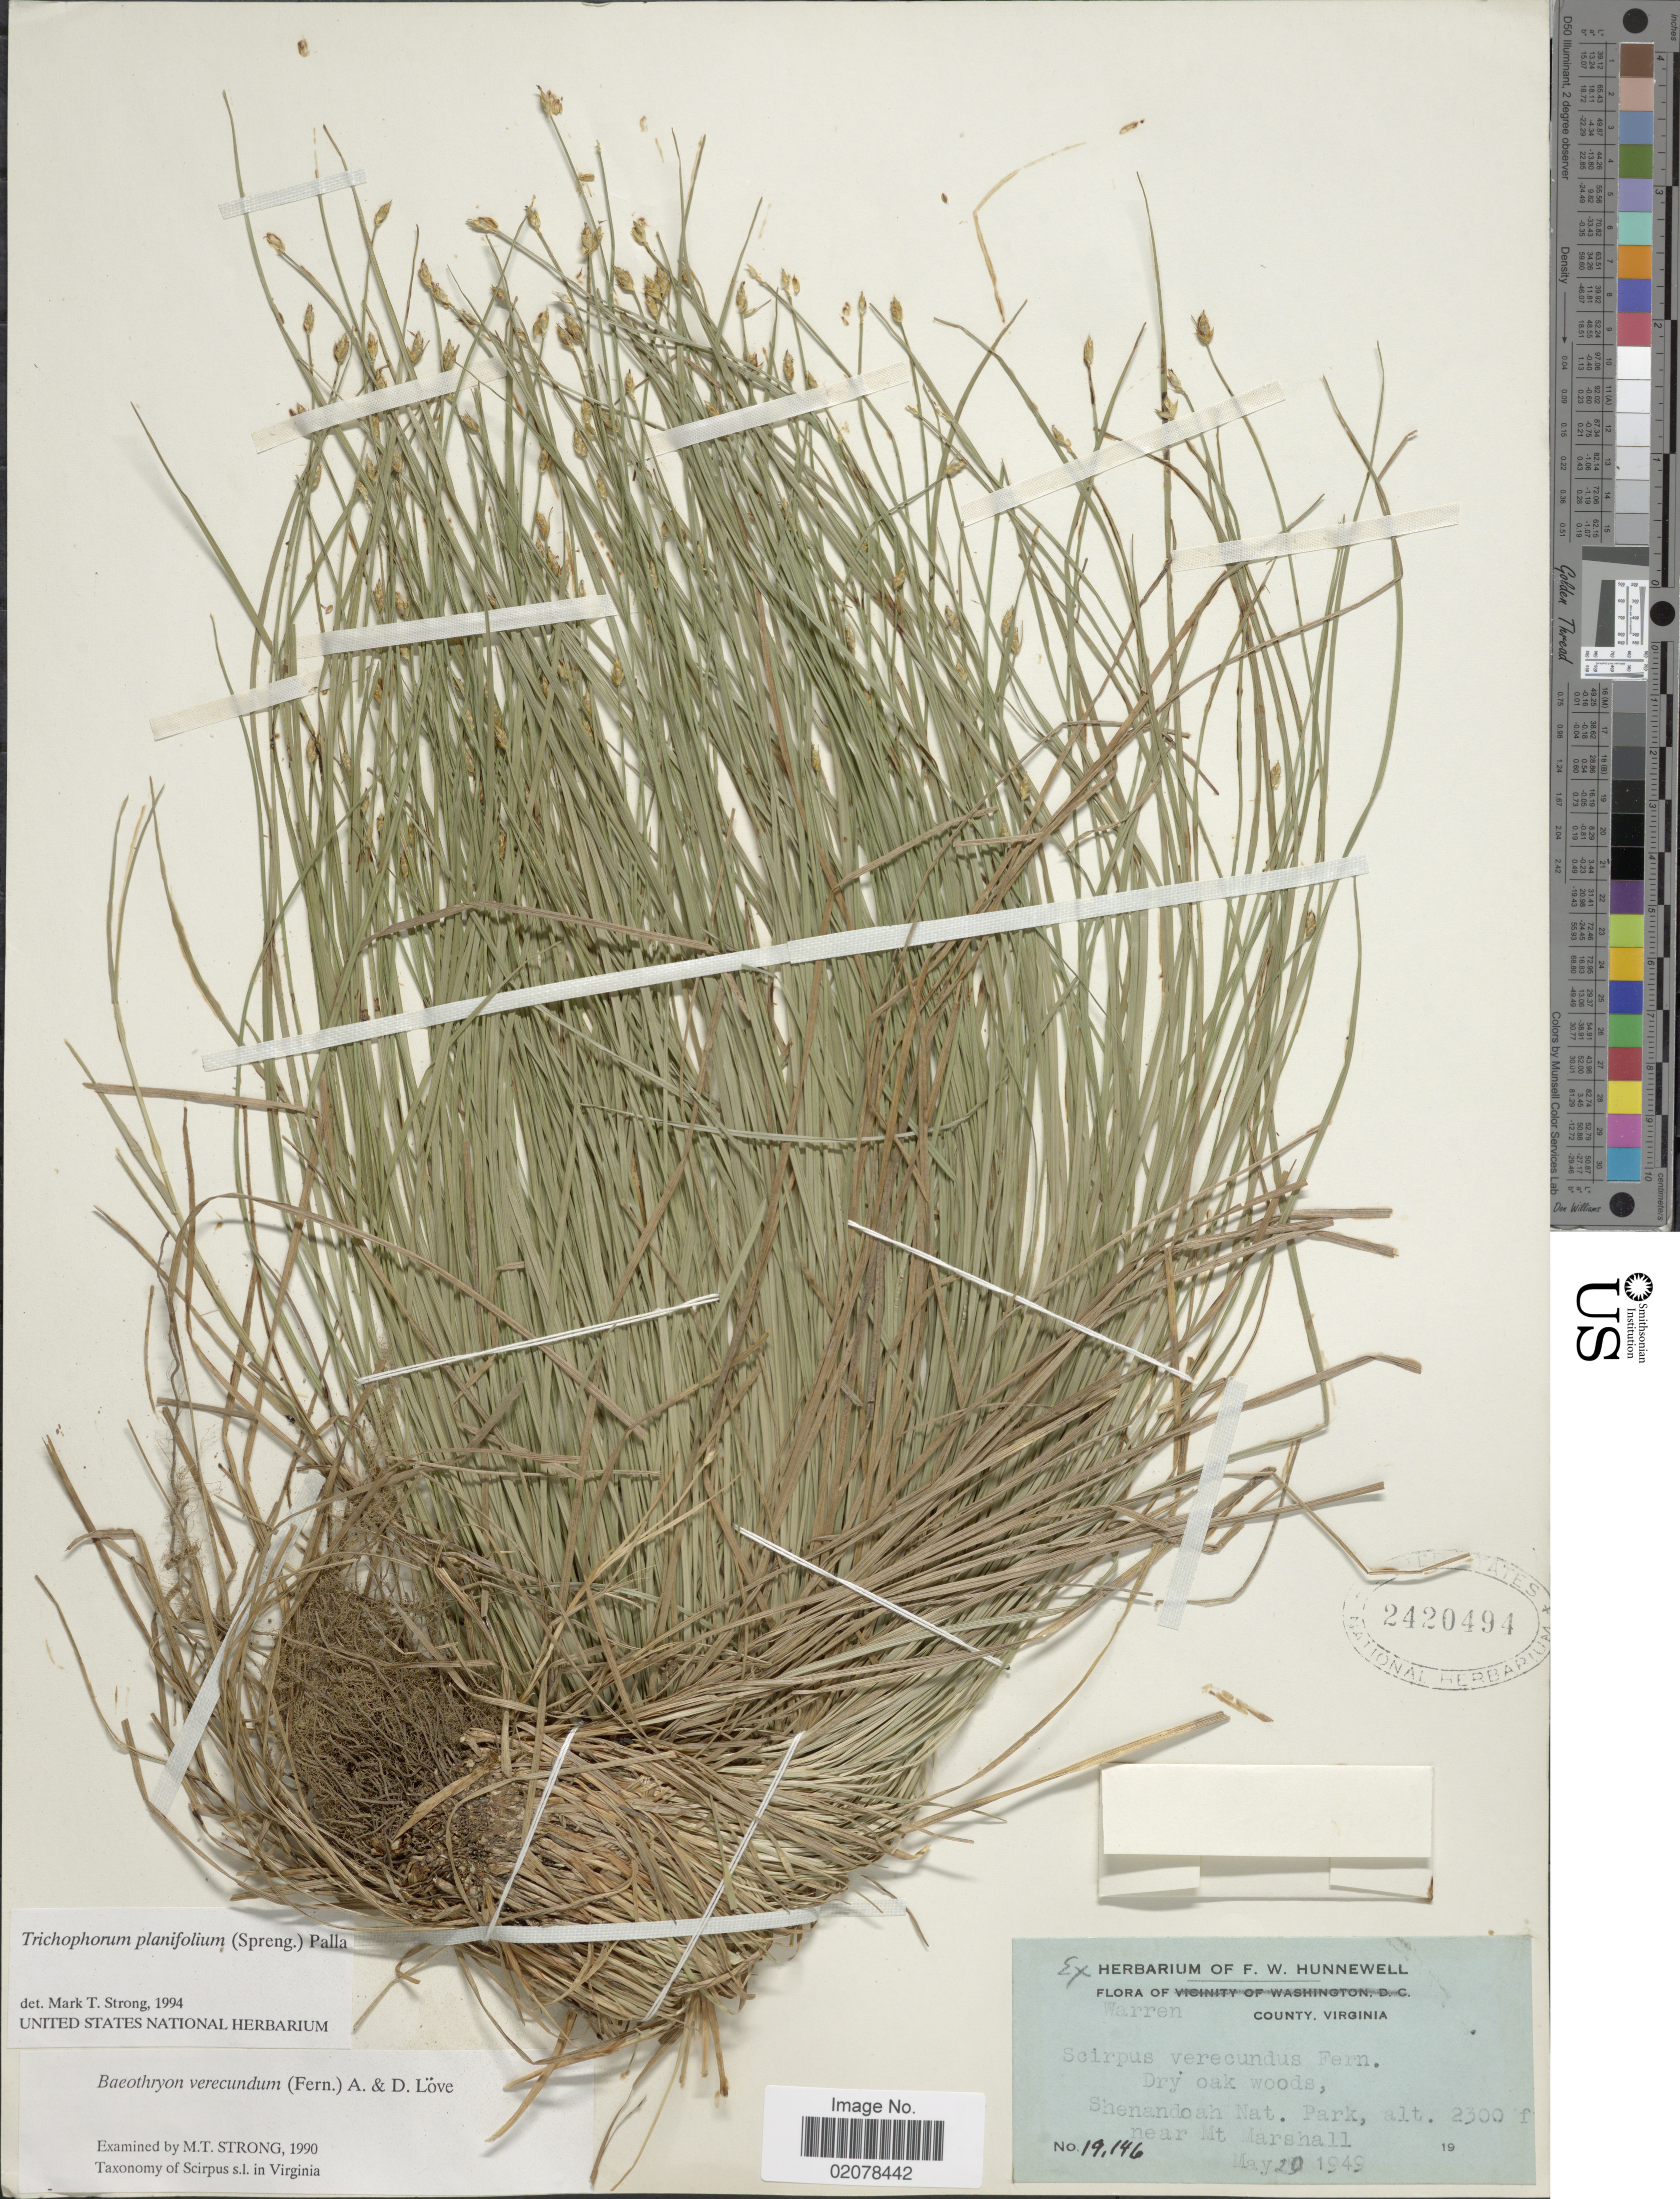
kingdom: Plantae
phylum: Tracheophyta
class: Liliopsida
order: Poales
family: Cyperaceae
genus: Trichophorum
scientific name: Trichophorum planifolium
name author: (Spreng.) Palla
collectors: ex herb. F. W. Hunnewell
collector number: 19146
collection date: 1949-05-20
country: United States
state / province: Virginia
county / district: Warren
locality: Warren County, dry oak woods, Shenandoah Nat. Park, near Mt. Marshall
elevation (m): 701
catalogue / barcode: US 2420494